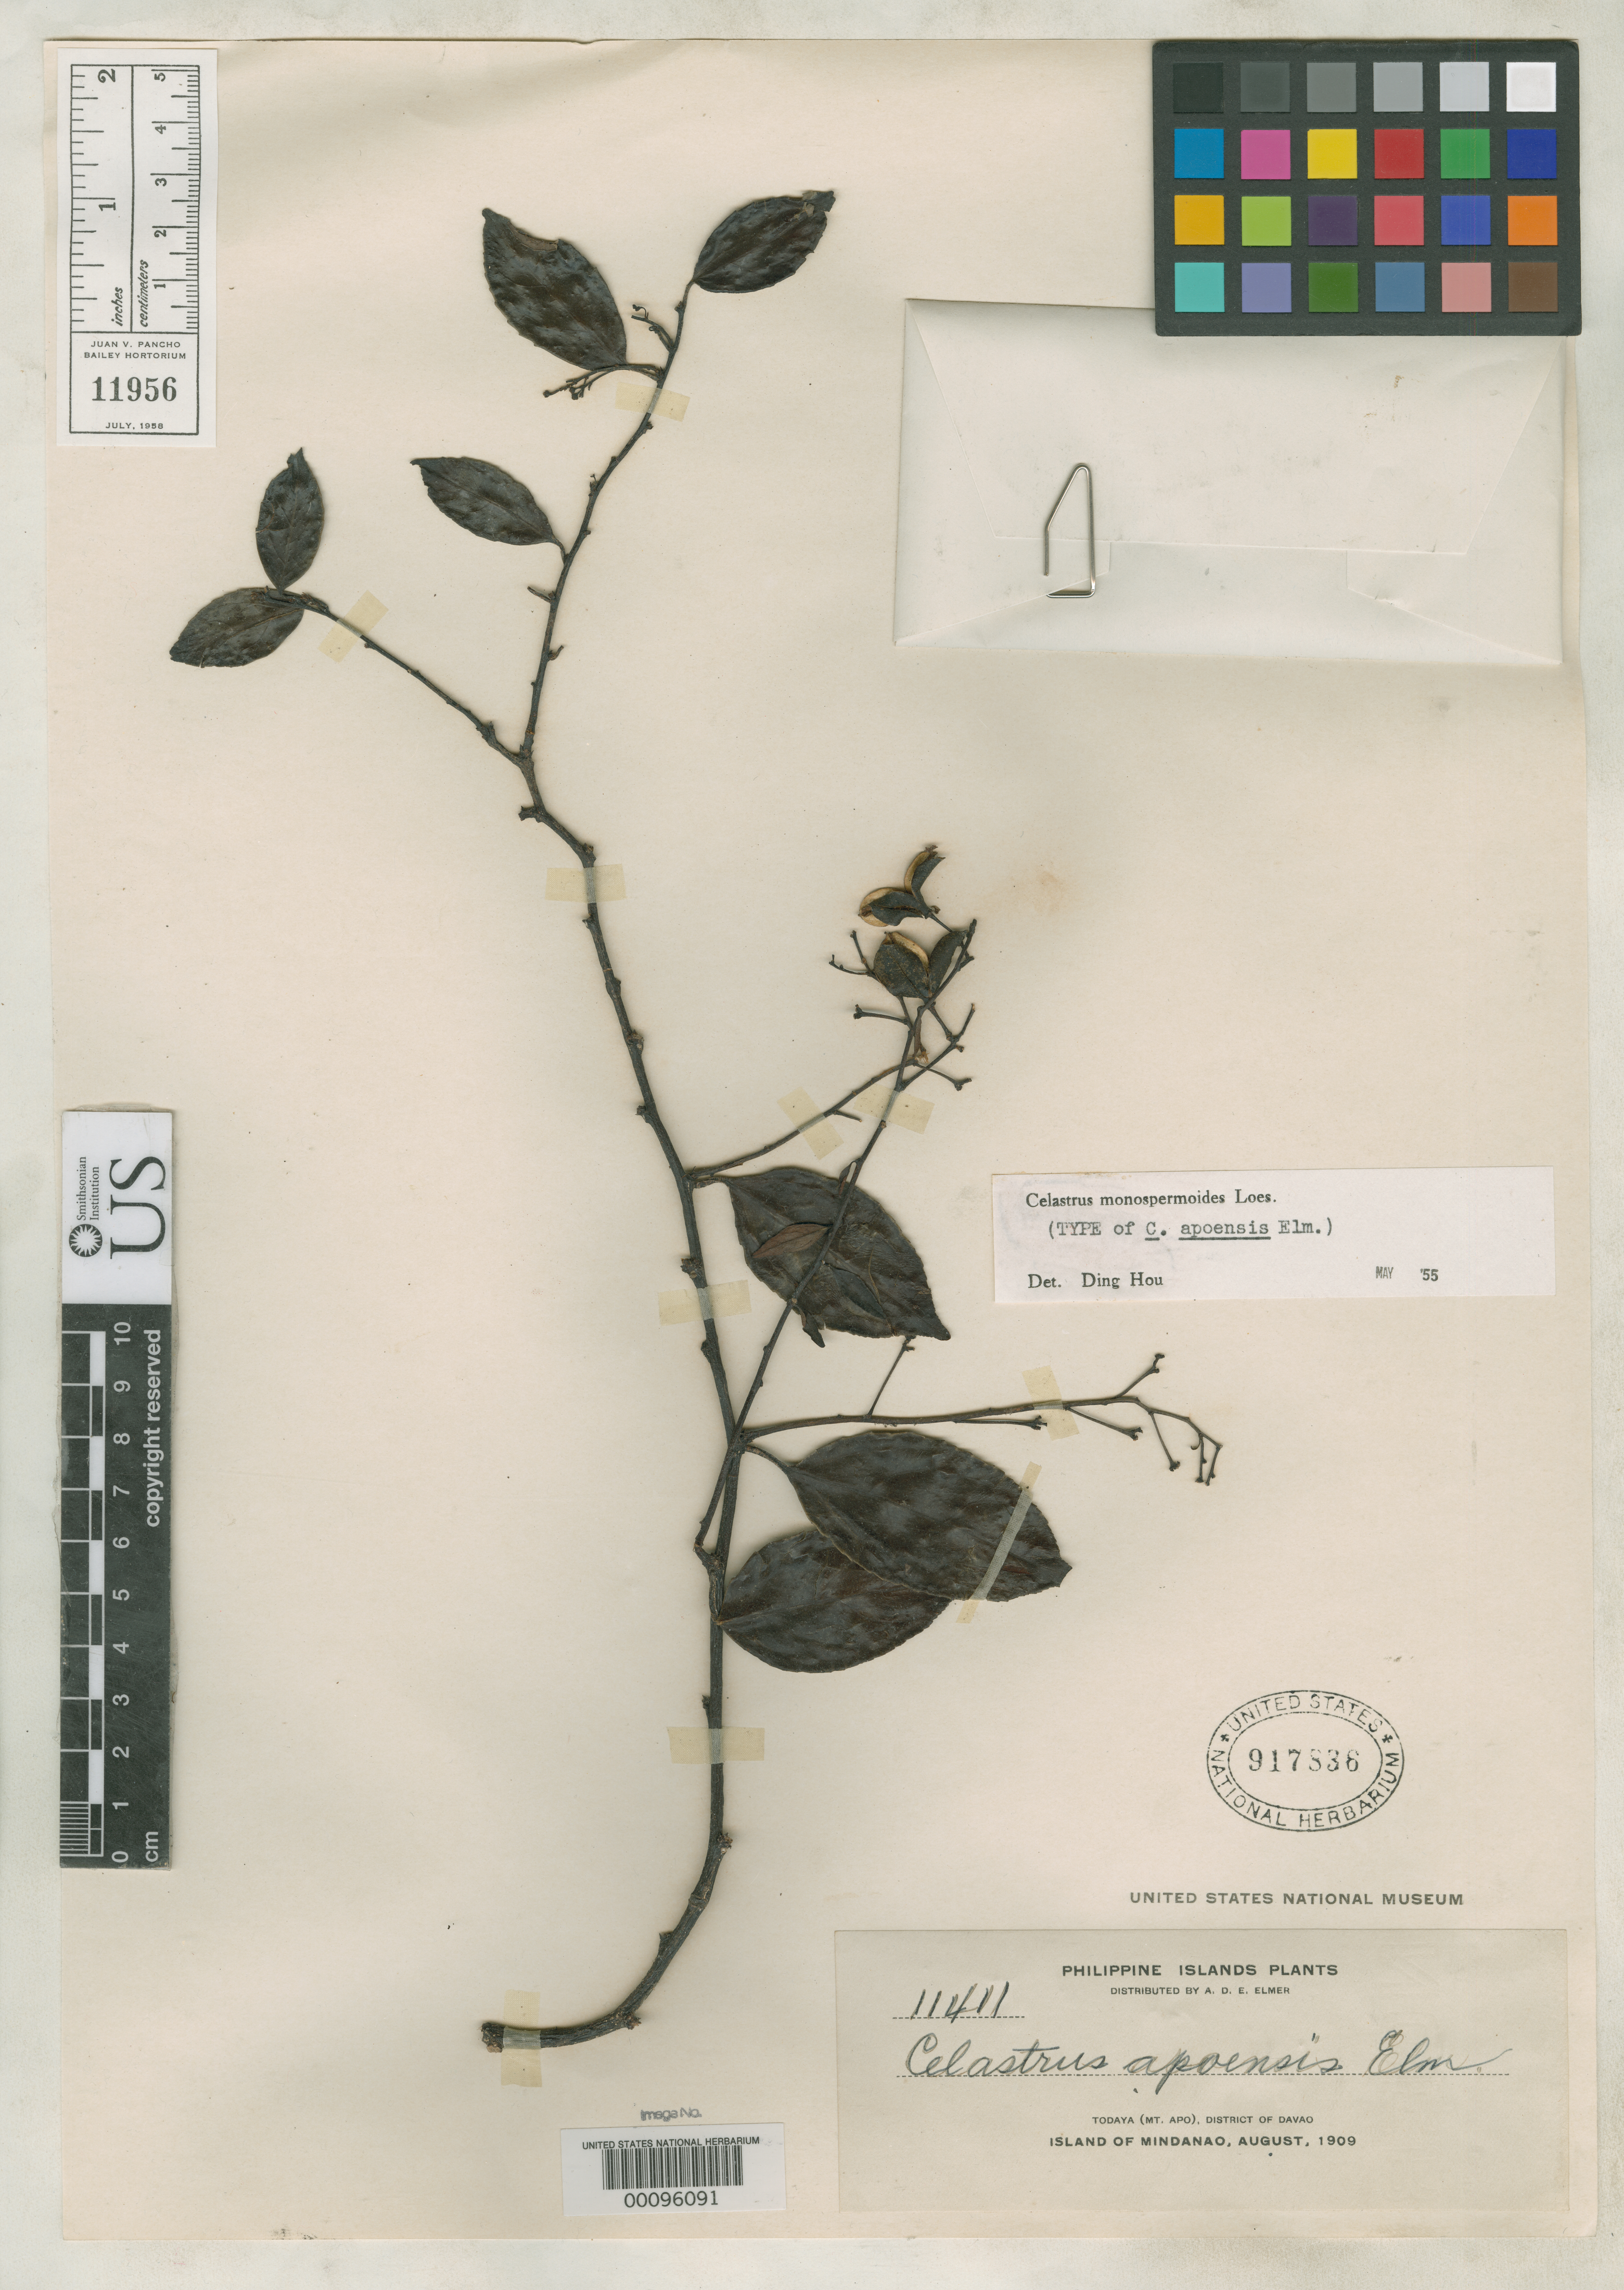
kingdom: Plantae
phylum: Tracheophyta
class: Magnoliopsida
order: Celastrales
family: Celastraceae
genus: Celastrus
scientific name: Celastrus apoensis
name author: Elmer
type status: Isotype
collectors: A. D. E. Elmer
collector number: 11411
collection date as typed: Aug 1909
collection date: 1909-08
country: Philippines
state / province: Davao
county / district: Davao del Sur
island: Mindanao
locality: Mt. Apo, Todaya.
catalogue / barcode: US 917836